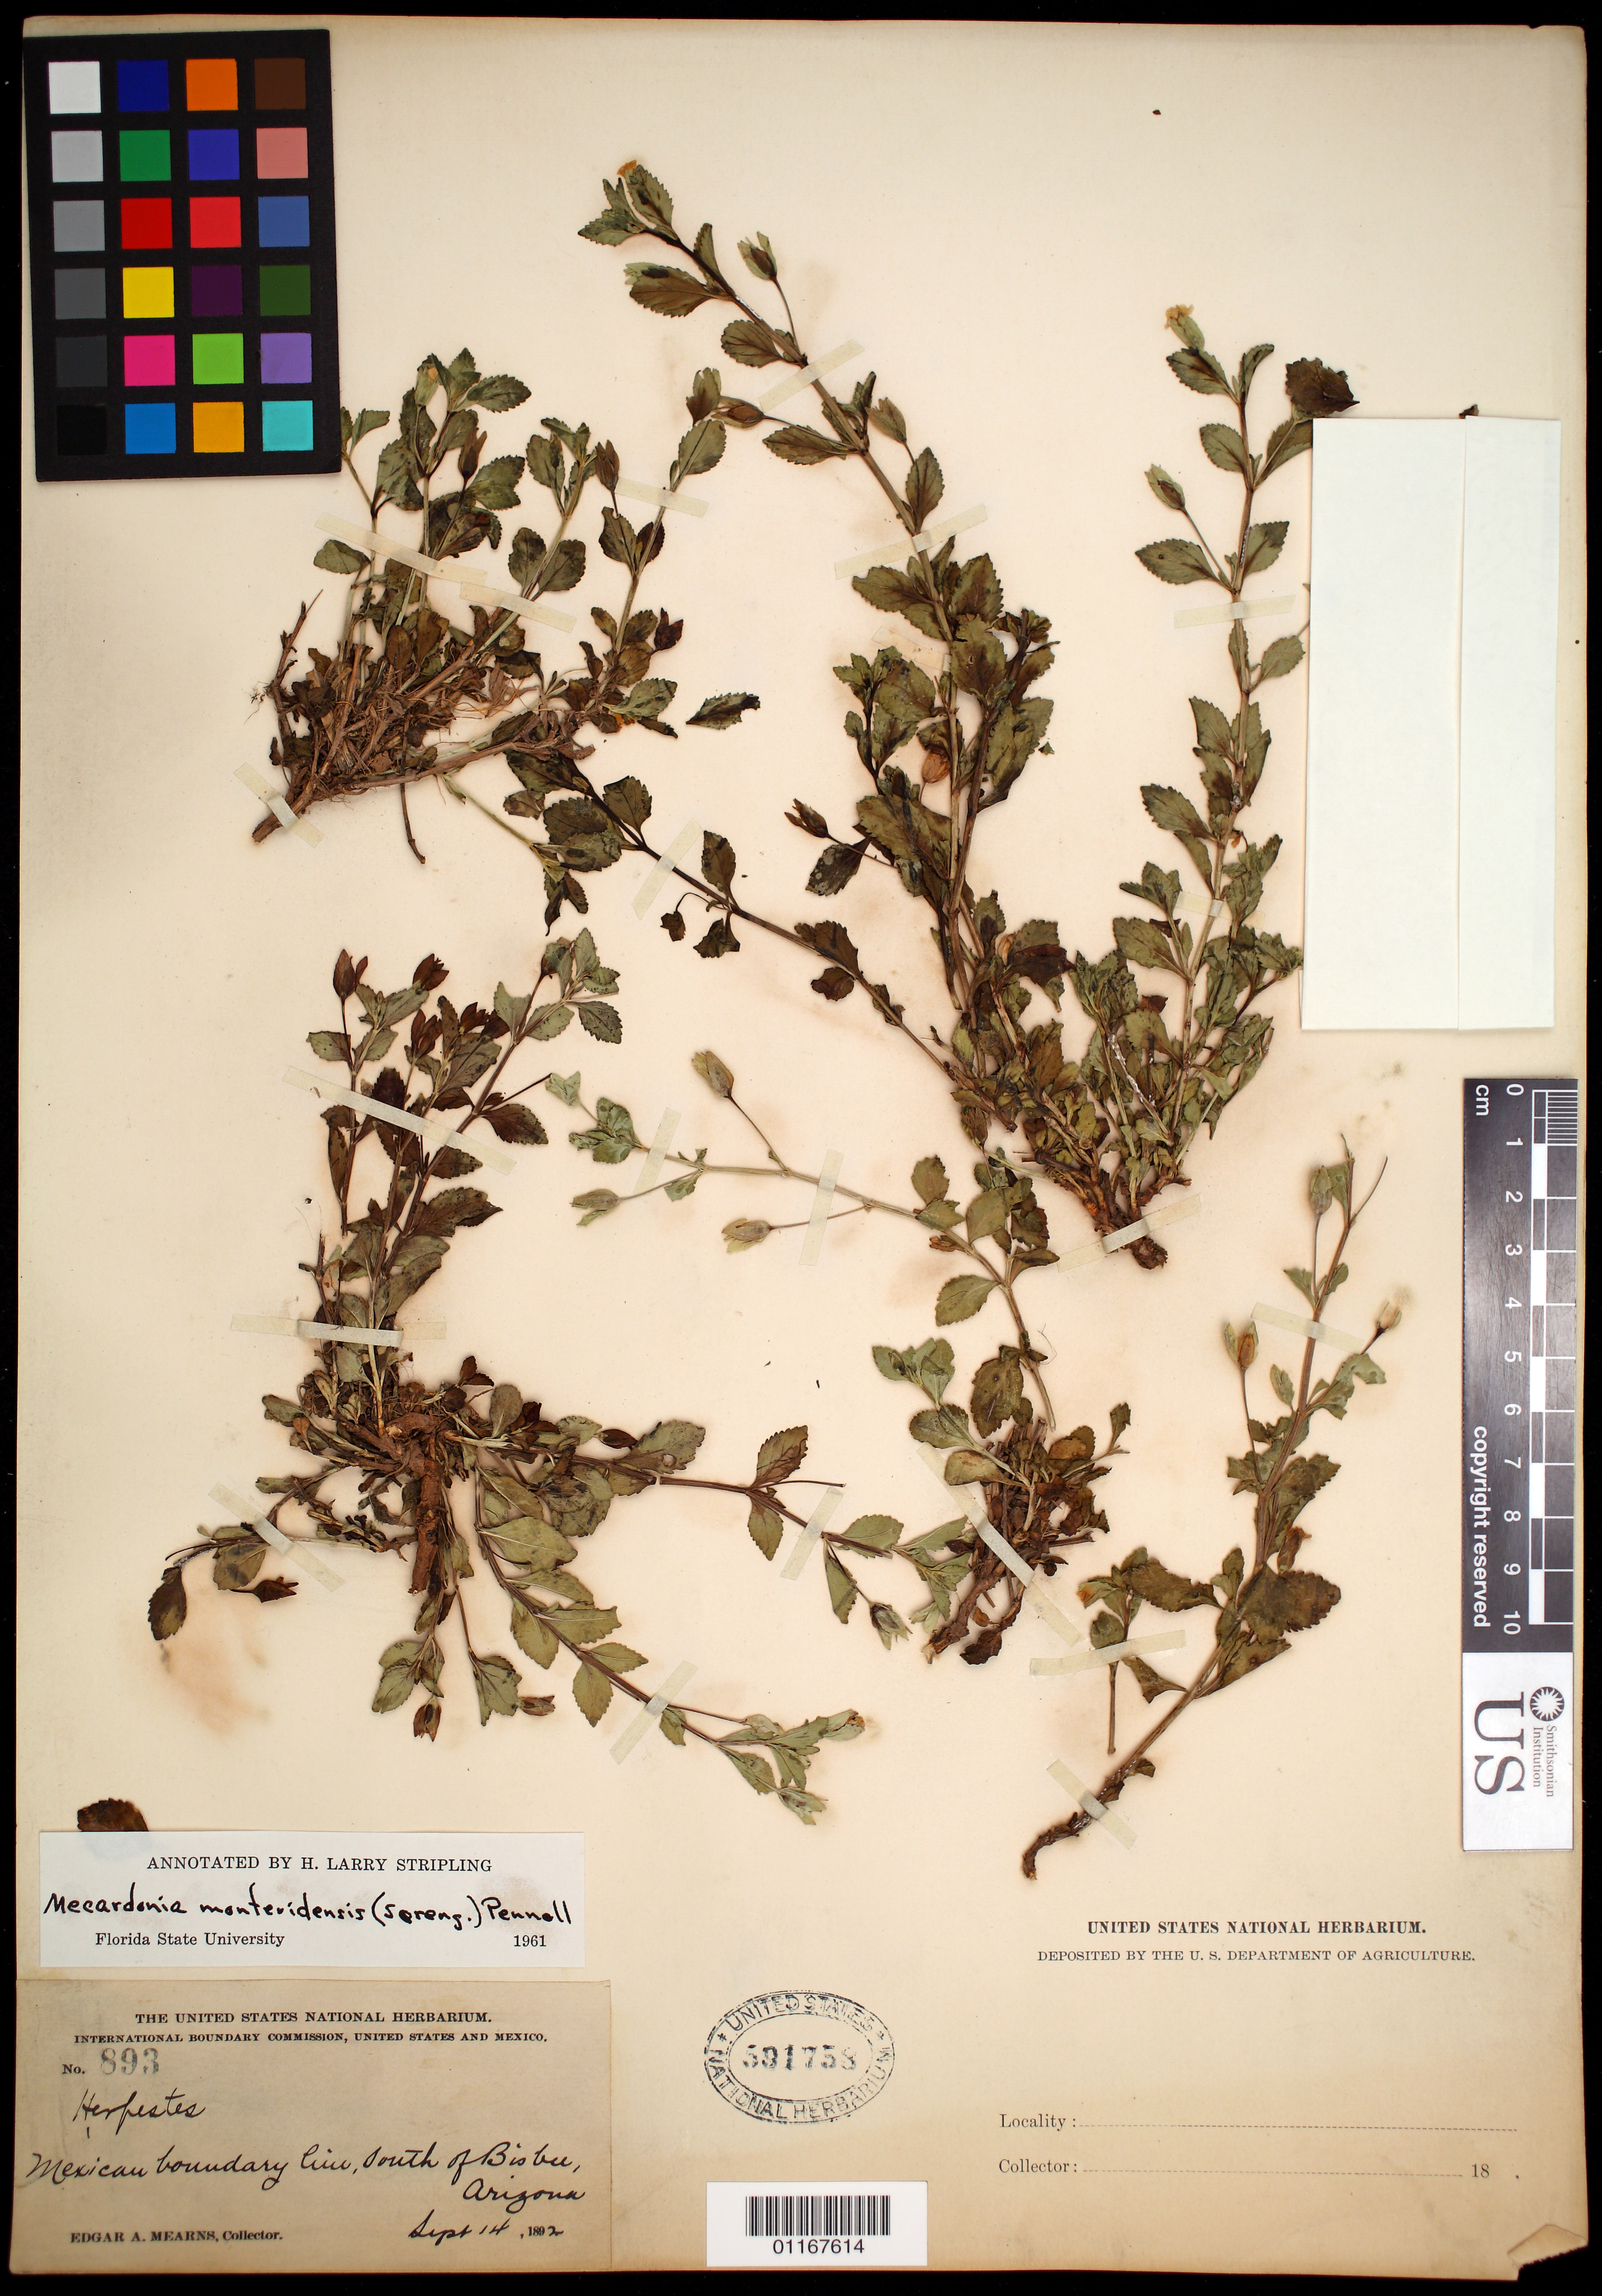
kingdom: Plantae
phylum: Tracheophyta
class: Magnoliopsida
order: Lamiales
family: Plantaginaceae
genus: Mecardonia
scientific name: Mecardonia montevidensis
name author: (Spreng.) Pennell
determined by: Stripling, L.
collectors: E. A. Mearns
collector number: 893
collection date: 1892-09-14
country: United States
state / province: Arizona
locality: Mexican boundary line, South of Bisbee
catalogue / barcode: US 591758